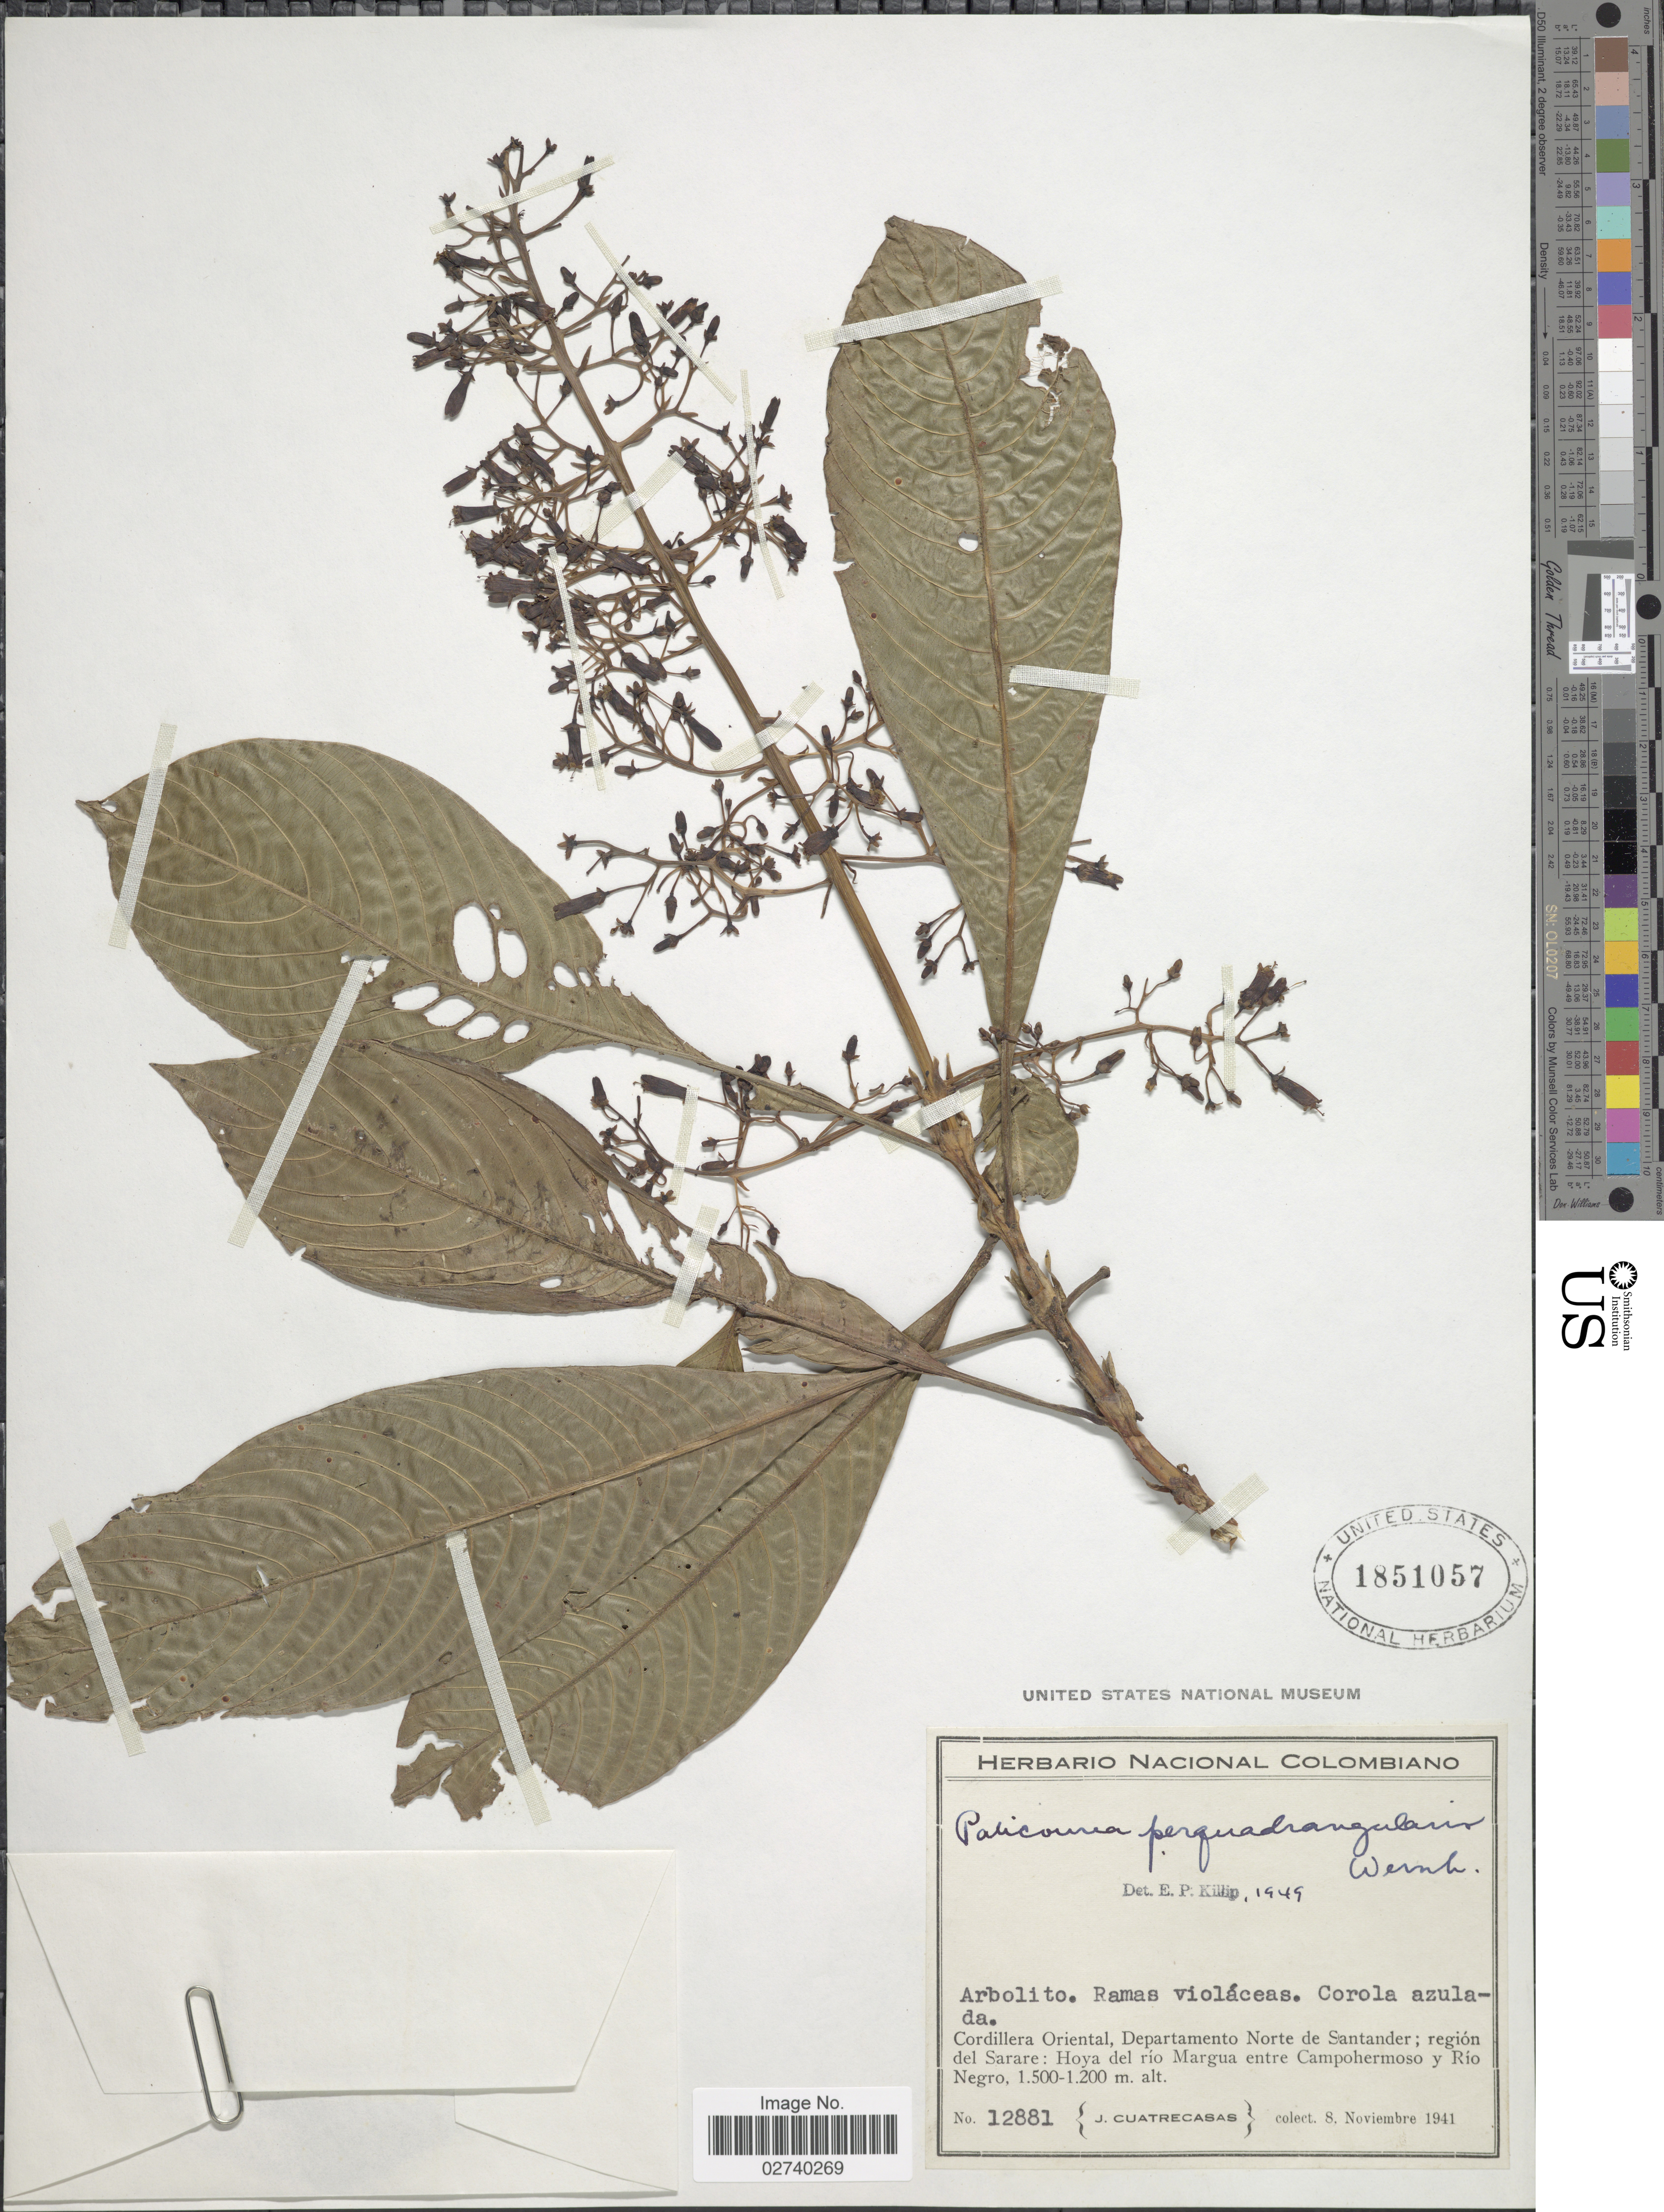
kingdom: Plantae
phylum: Tracheophyta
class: Magnoliopsida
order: Gentianales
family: Rubiaceae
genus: Palicourea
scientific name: Palicourea perquadrangularis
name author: Wernham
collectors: J. Cuatrecasas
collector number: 12881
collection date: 1941-11-08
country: Colombia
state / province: Norte de Santander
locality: Cordillera Oriental, region del Sarare: Hoya del rio Margua entre Campohermoso y Rio Negro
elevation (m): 1200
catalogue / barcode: US 1851057